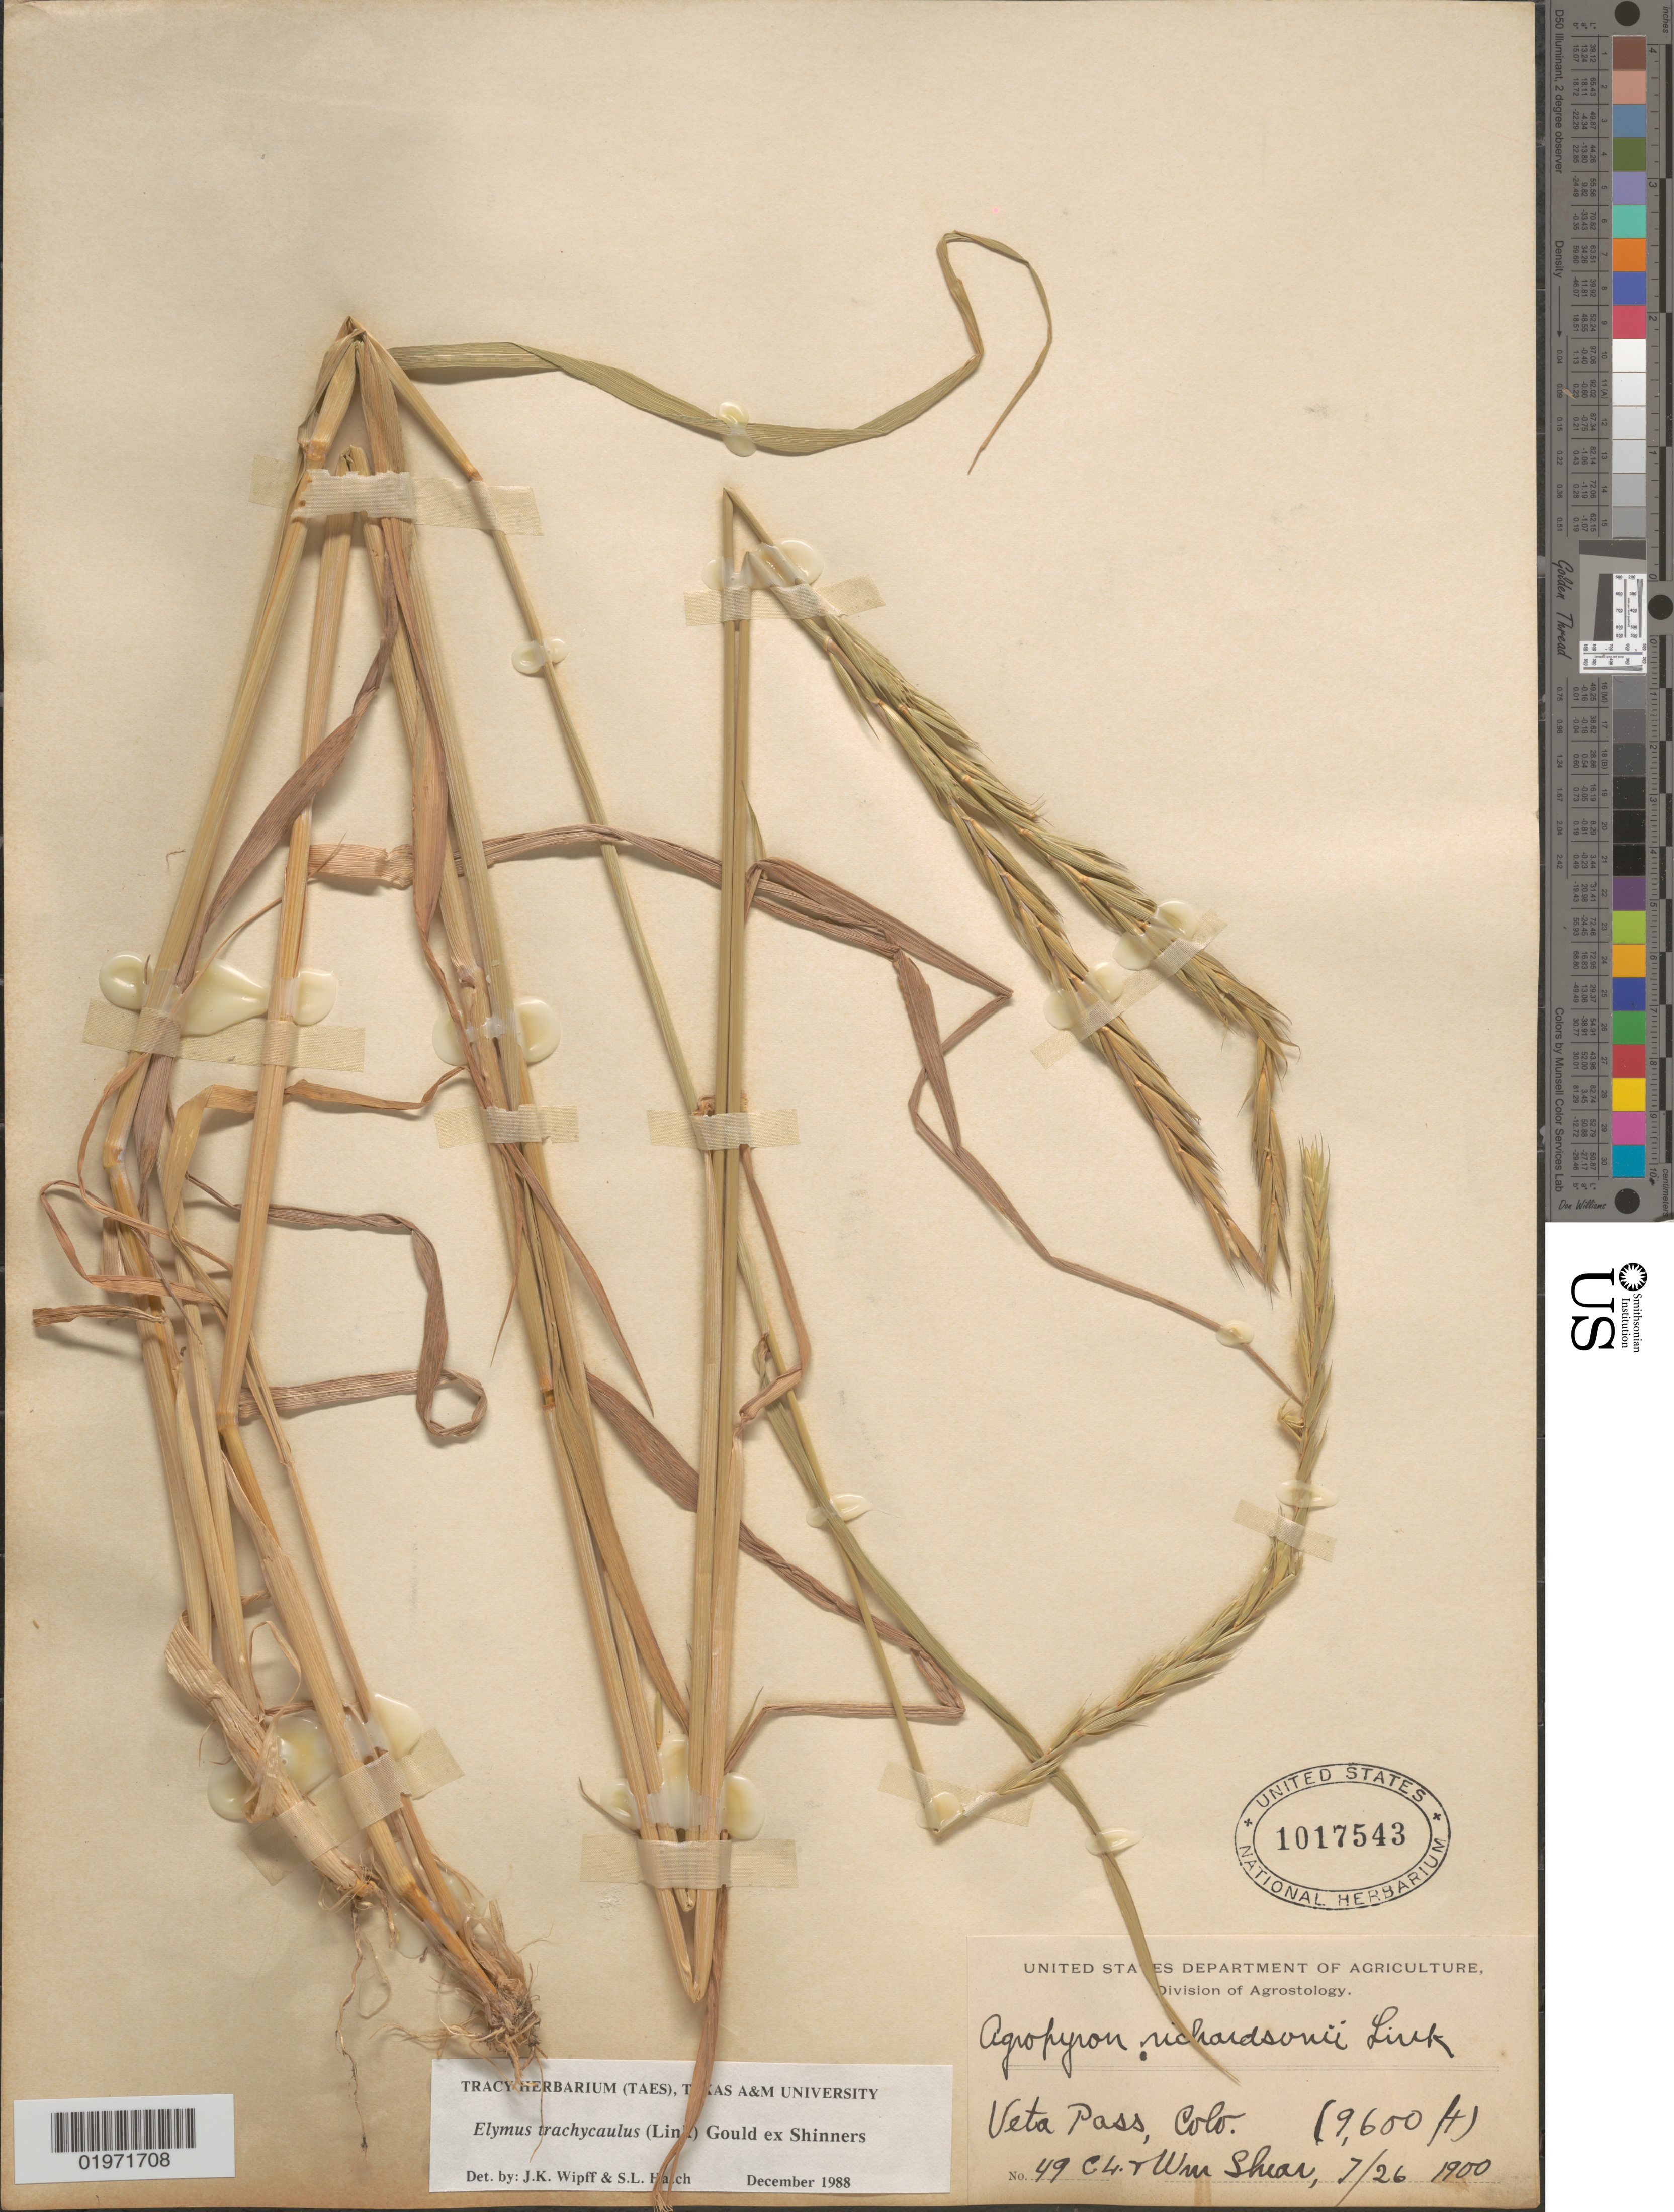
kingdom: Plantae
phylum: Tracheophyta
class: Liliopsida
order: Poales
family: Poaceae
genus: Elymus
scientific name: Elymus trachycaulus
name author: (Link) Gould ex Shinners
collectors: C. L. Shear & W. Shear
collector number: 49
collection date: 1900-07-26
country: United States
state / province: Colorado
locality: Veta Pass.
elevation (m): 2926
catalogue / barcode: US 1017543